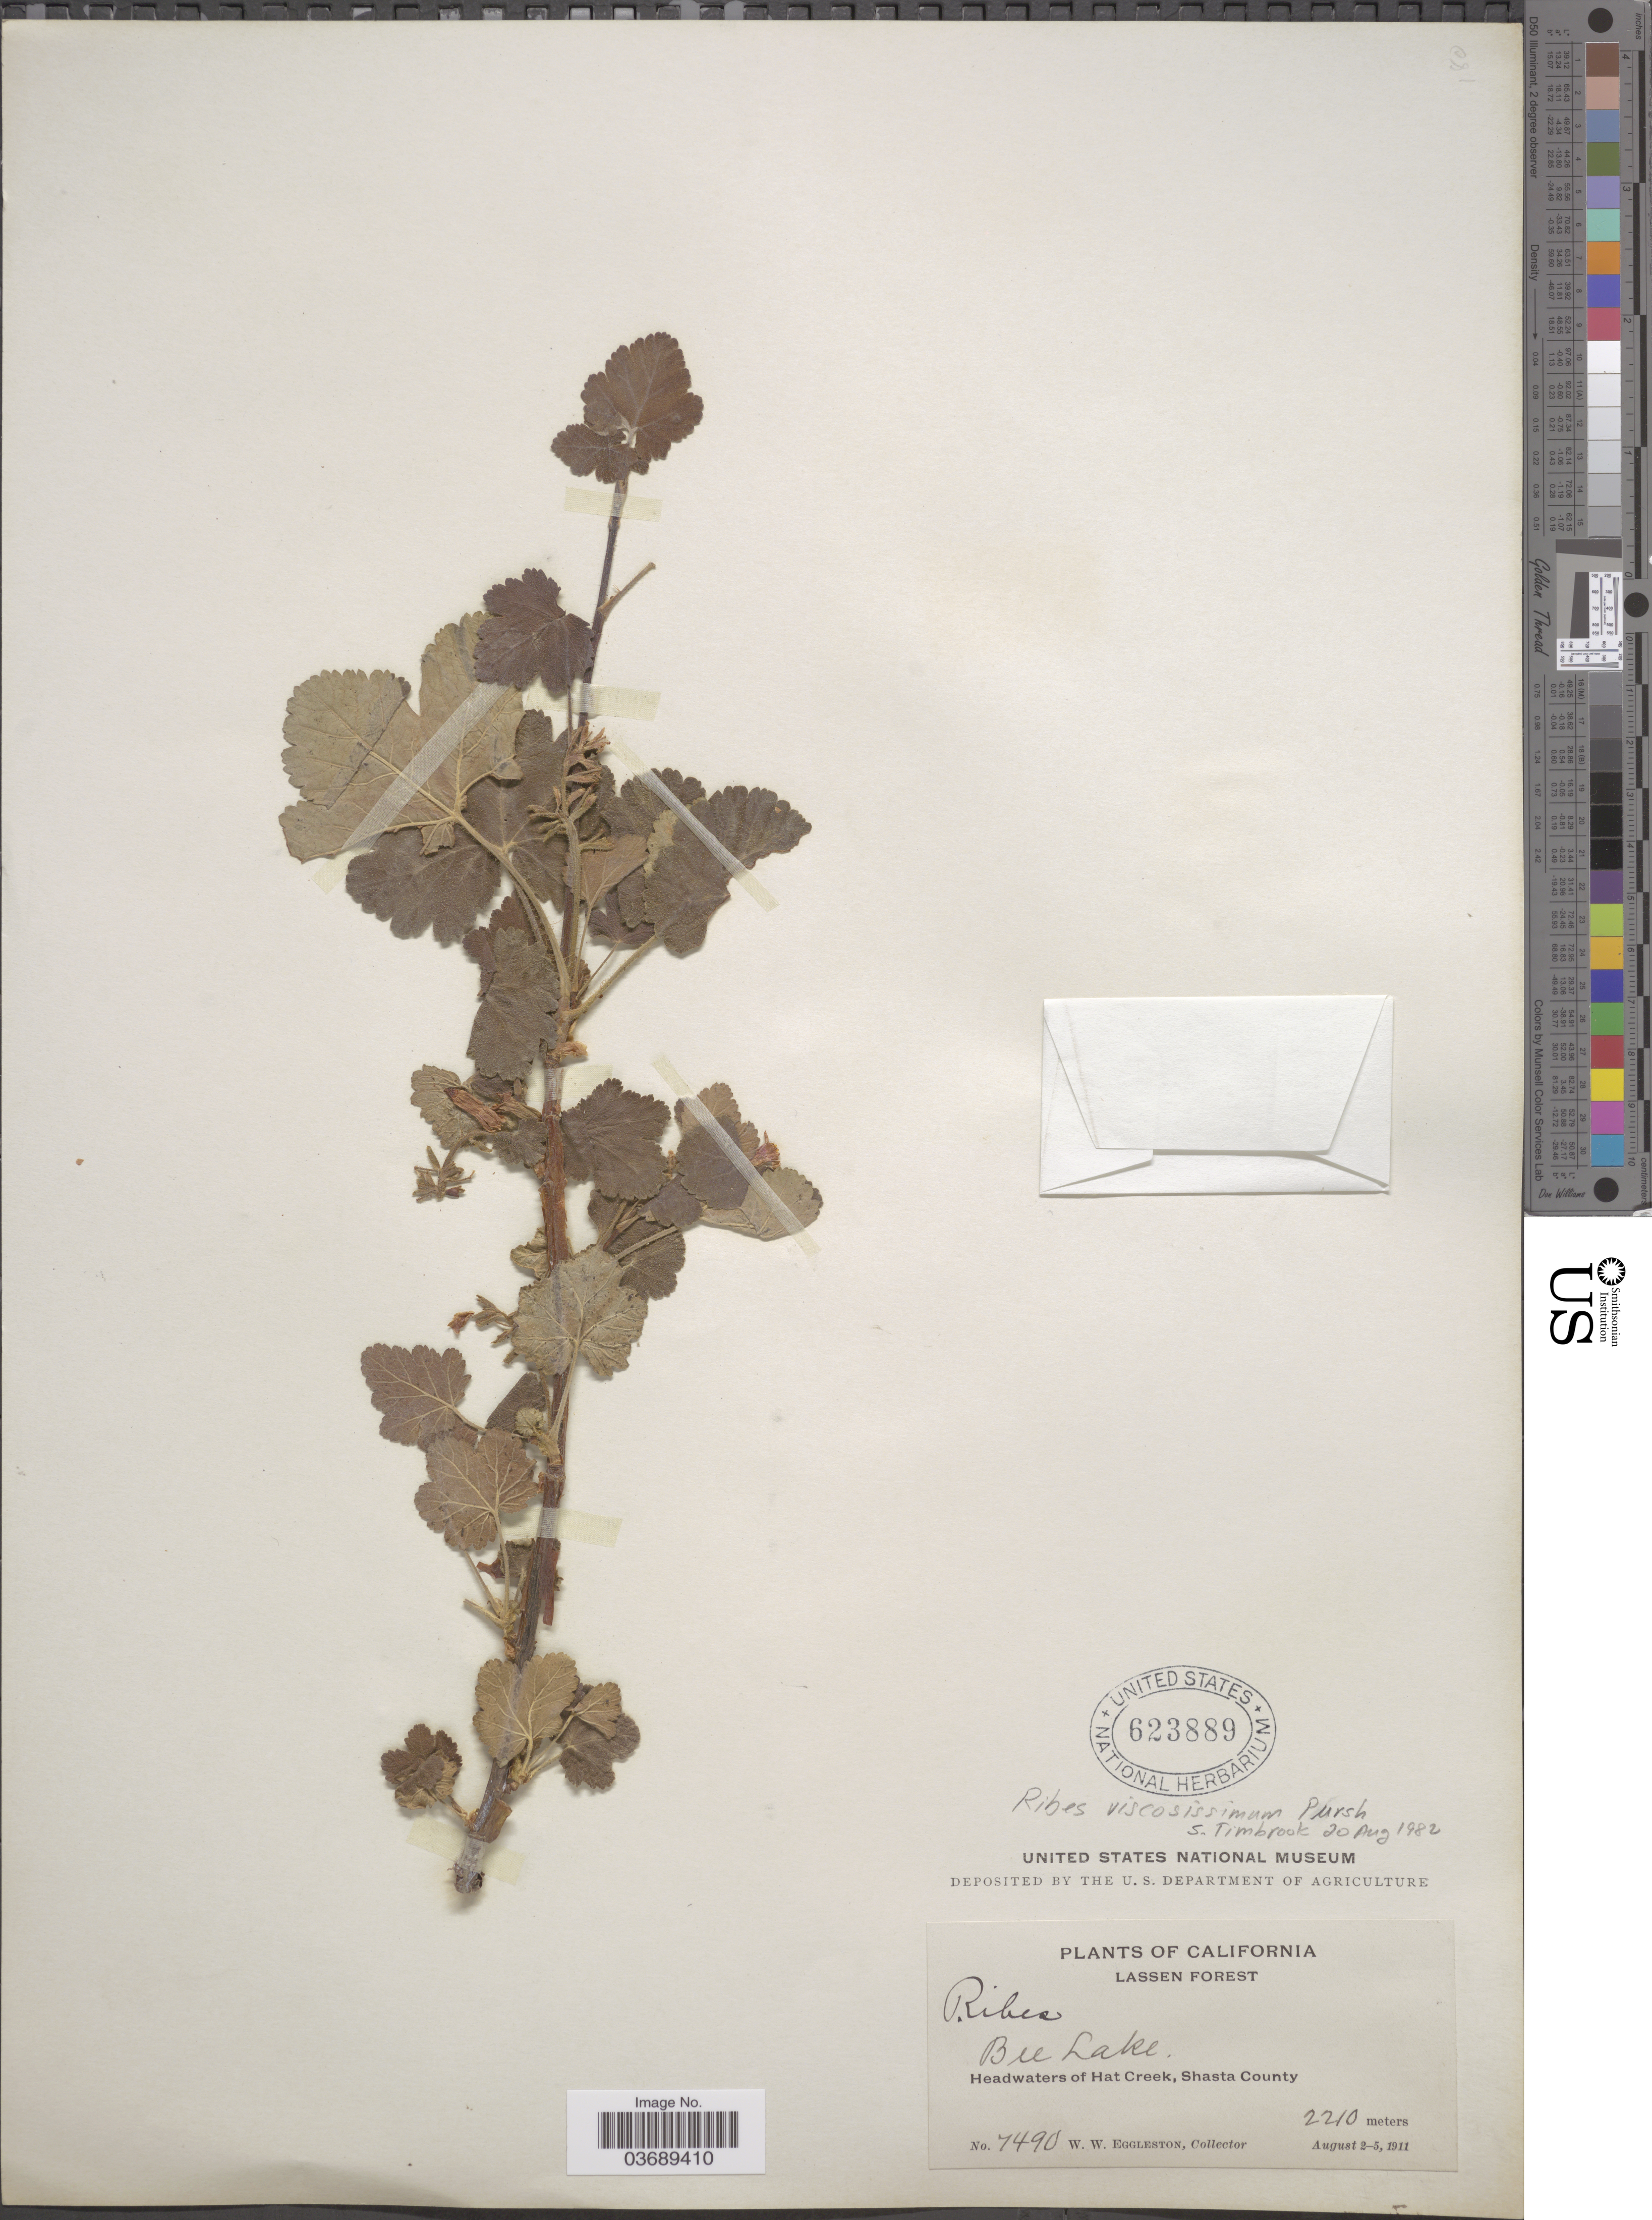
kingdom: Plantae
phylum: Tracheophyta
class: Magnoliopsida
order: Saxifragales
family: Grossulariaceae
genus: Ribes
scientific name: Ribes viscosissimum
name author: Pursh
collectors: W. W. Eggleston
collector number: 7490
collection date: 1911-08-02/1911-08-05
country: United States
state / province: California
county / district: Shasta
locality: Lassen Forest. Bee Lake. Hadwaters of Hat Creek, Shasta County.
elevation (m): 2210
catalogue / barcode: US 623889